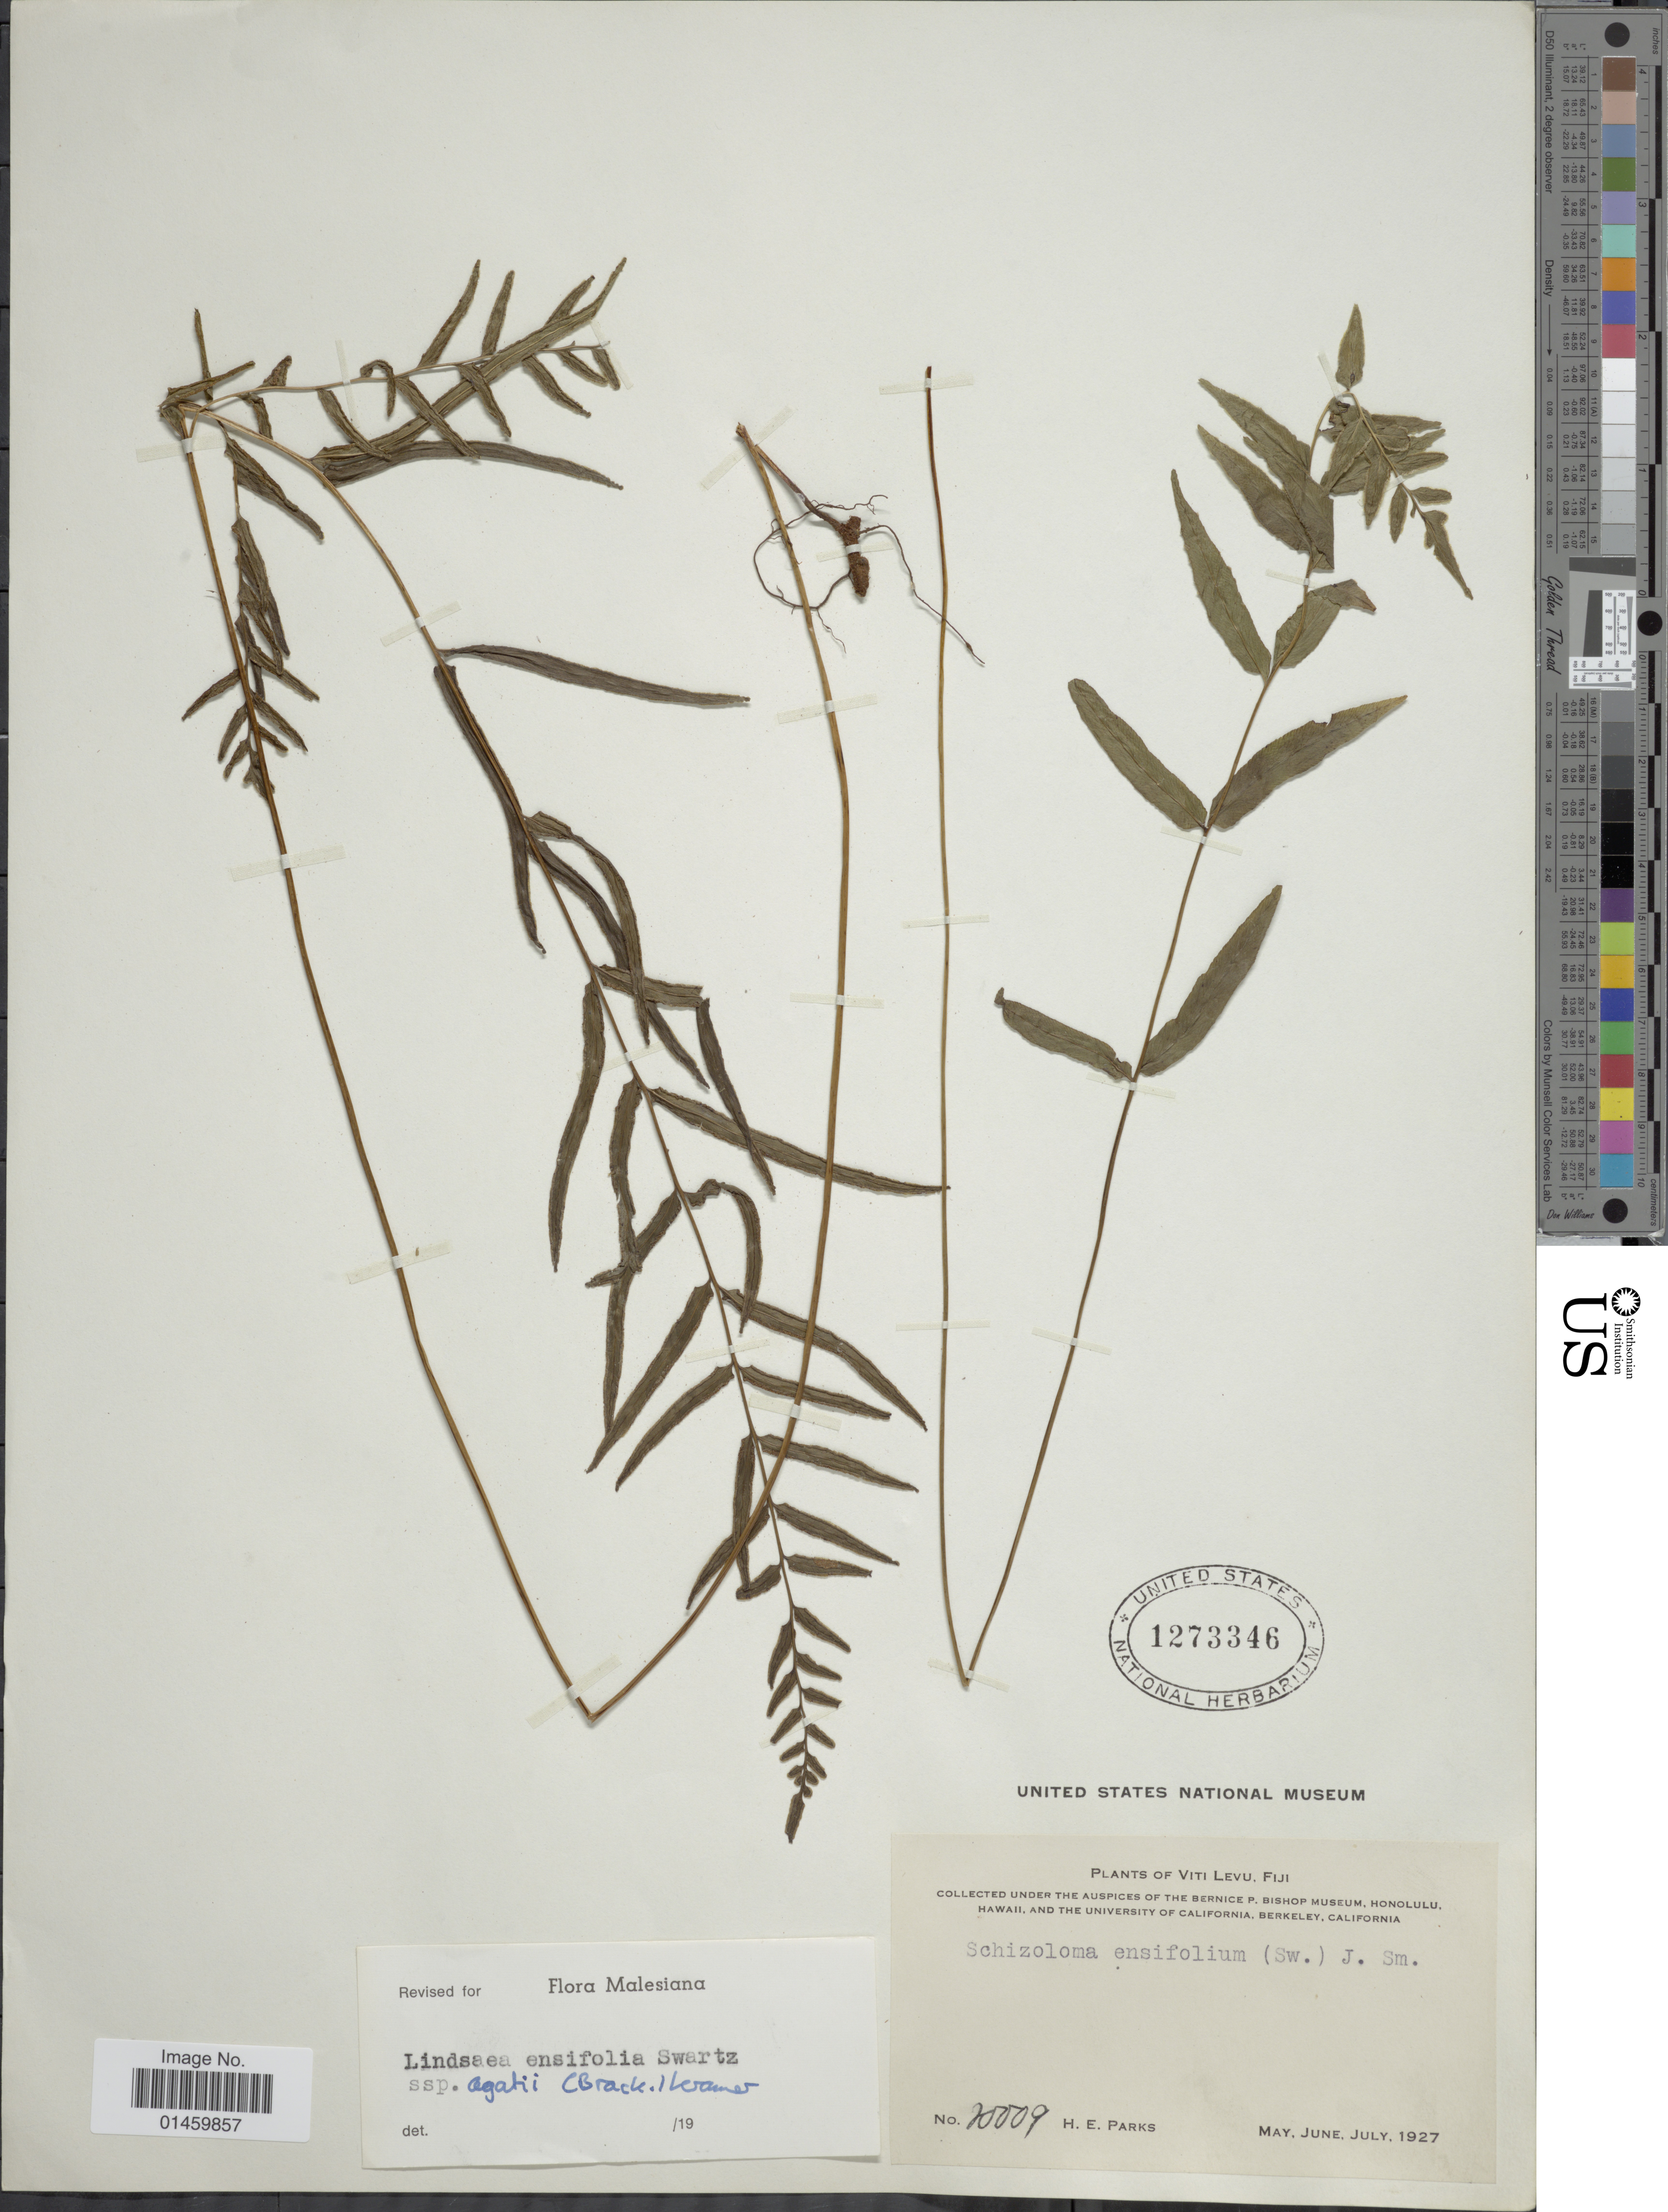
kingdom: Plantae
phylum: Tracheophyta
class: Polypodiopsida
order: Polypodiales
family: Lindsaeaceae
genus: Lindsaea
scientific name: Lindsaea ensifolia subsp. agatii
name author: (Brack.) K.U. Kramer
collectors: H. E. Parks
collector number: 20009*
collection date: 1927-05/1927-07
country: Fiji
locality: Viti Levu.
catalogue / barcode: US 1273346